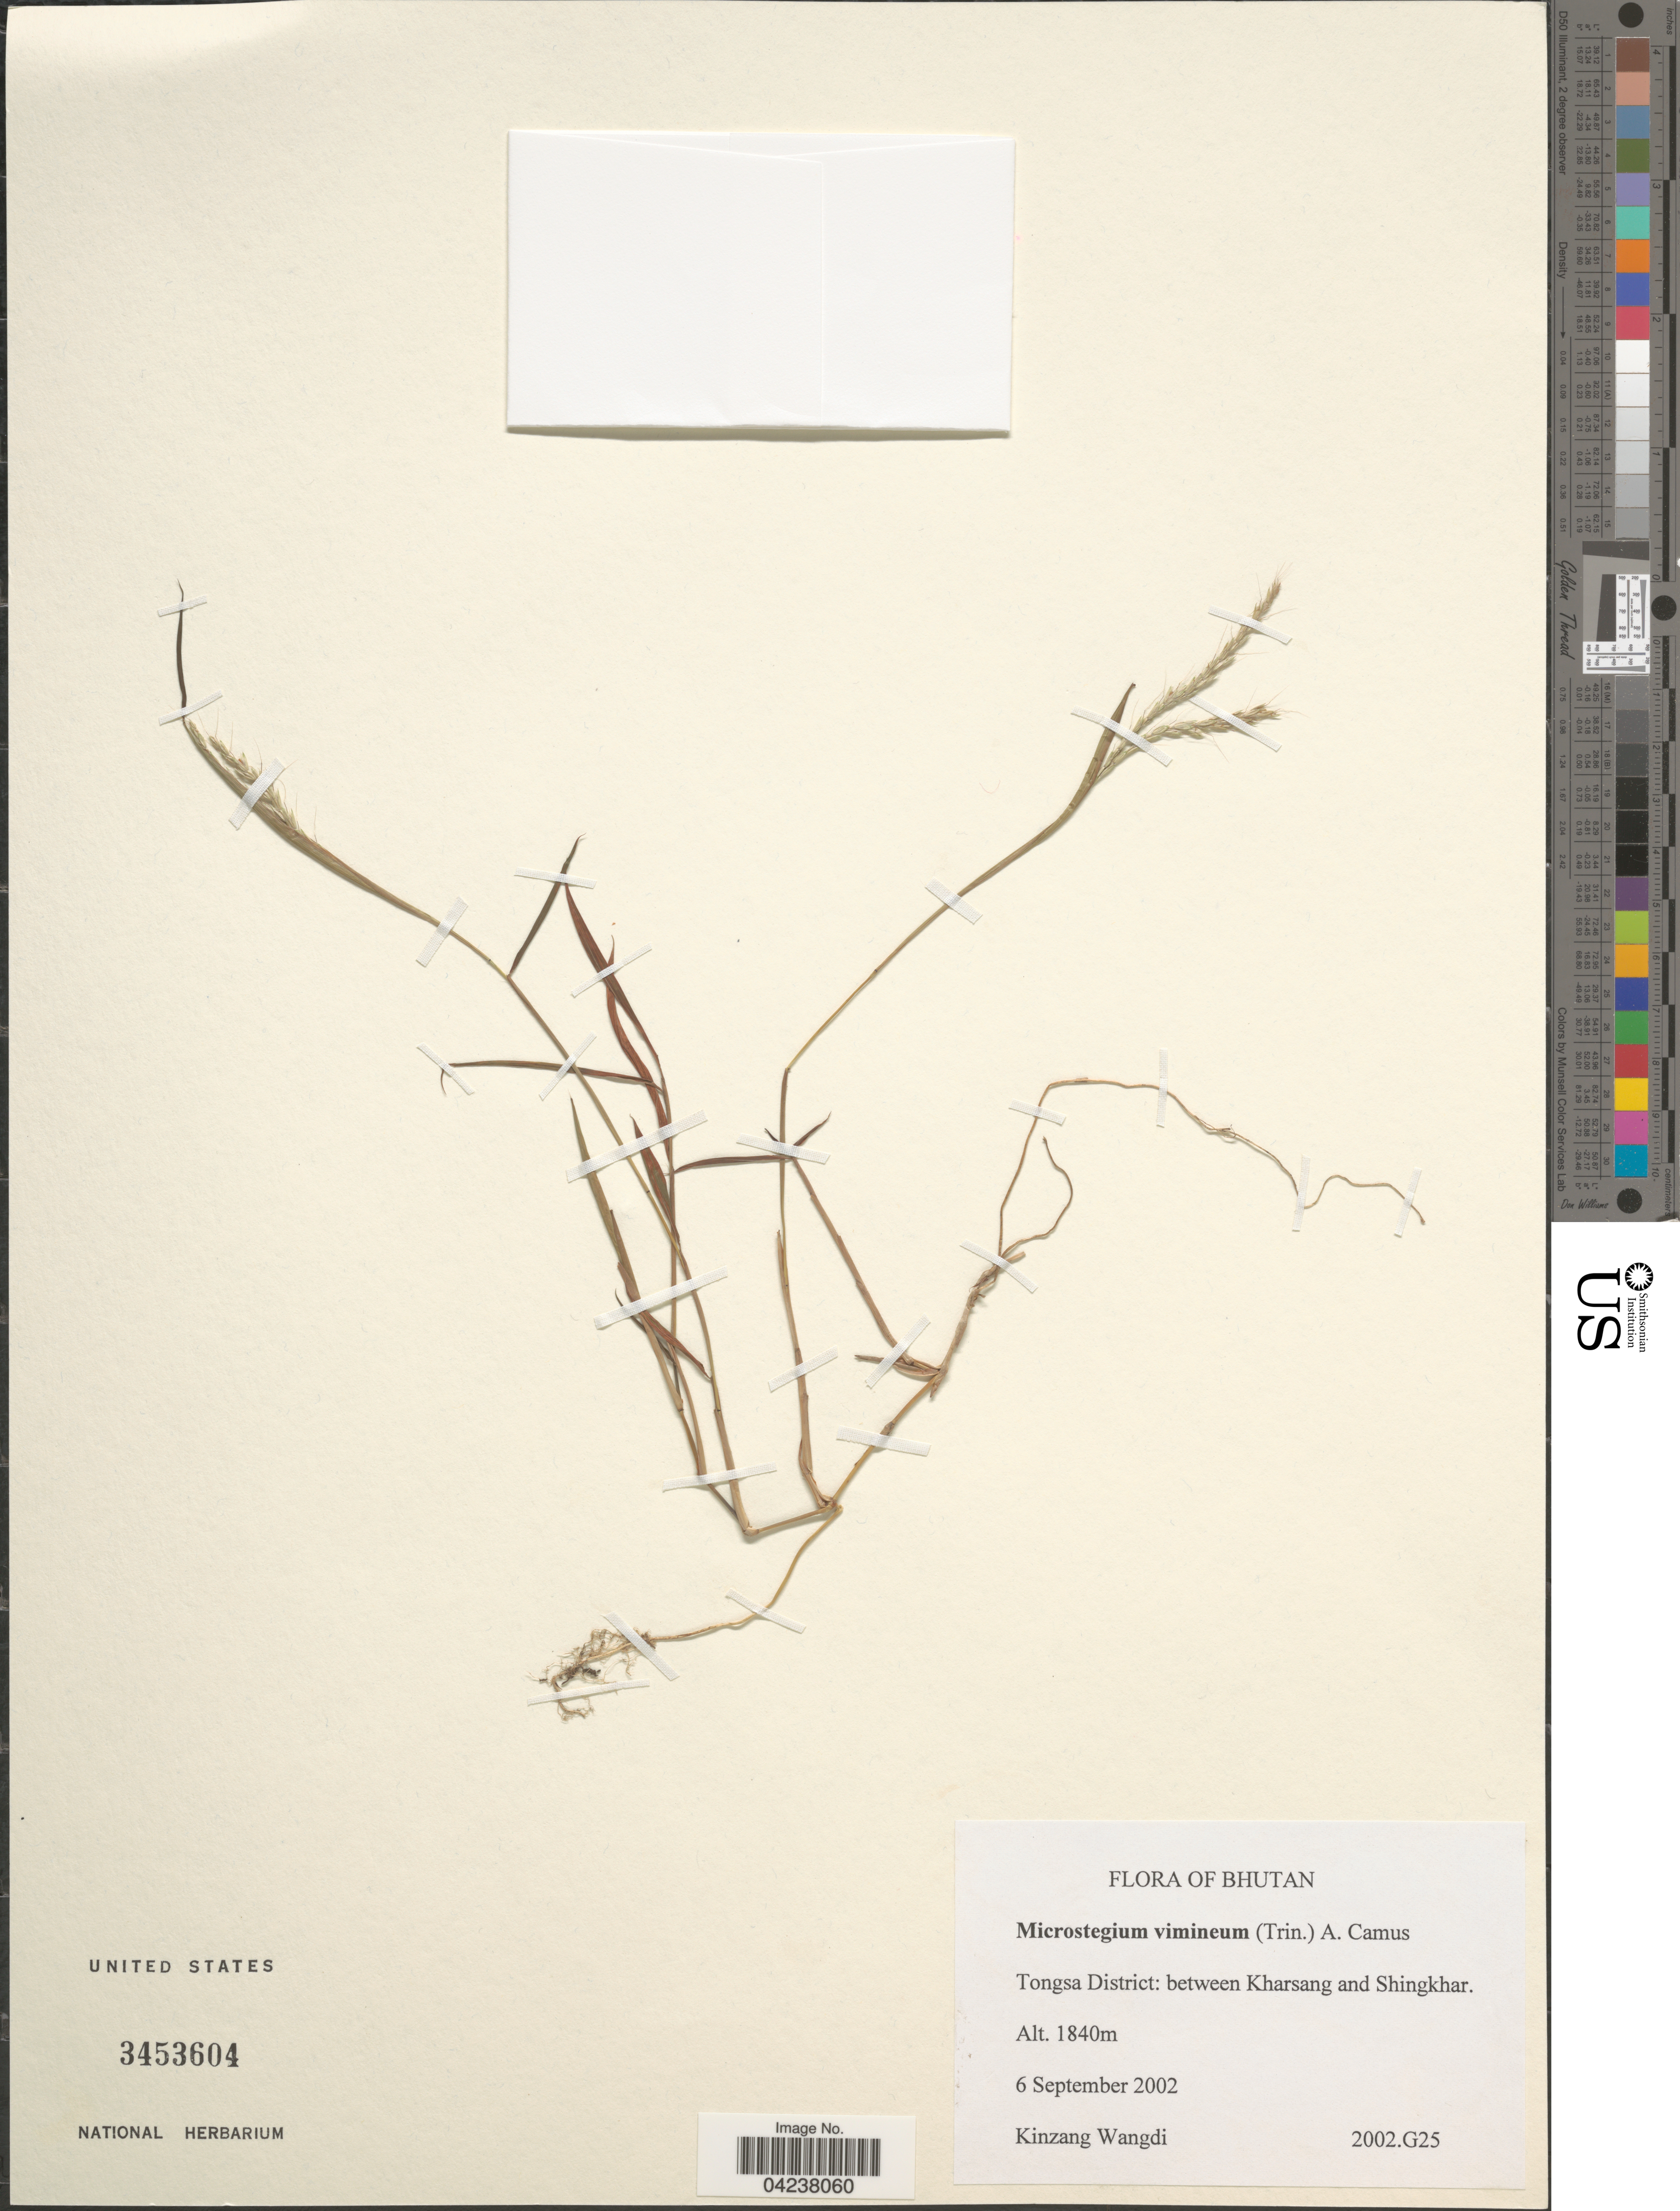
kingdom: Plantae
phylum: Tracheophyta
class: Liliopsida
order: Poales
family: Poaceae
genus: Microstegium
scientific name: Microstegium vimineum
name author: (Trin.) A. Camus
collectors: K. Wangdi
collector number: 2002.G25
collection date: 2002-09-06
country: Bhutan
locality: Tongsa District: between Kharsang and Shingkhar.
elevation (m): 1840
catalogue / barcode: US 3453604